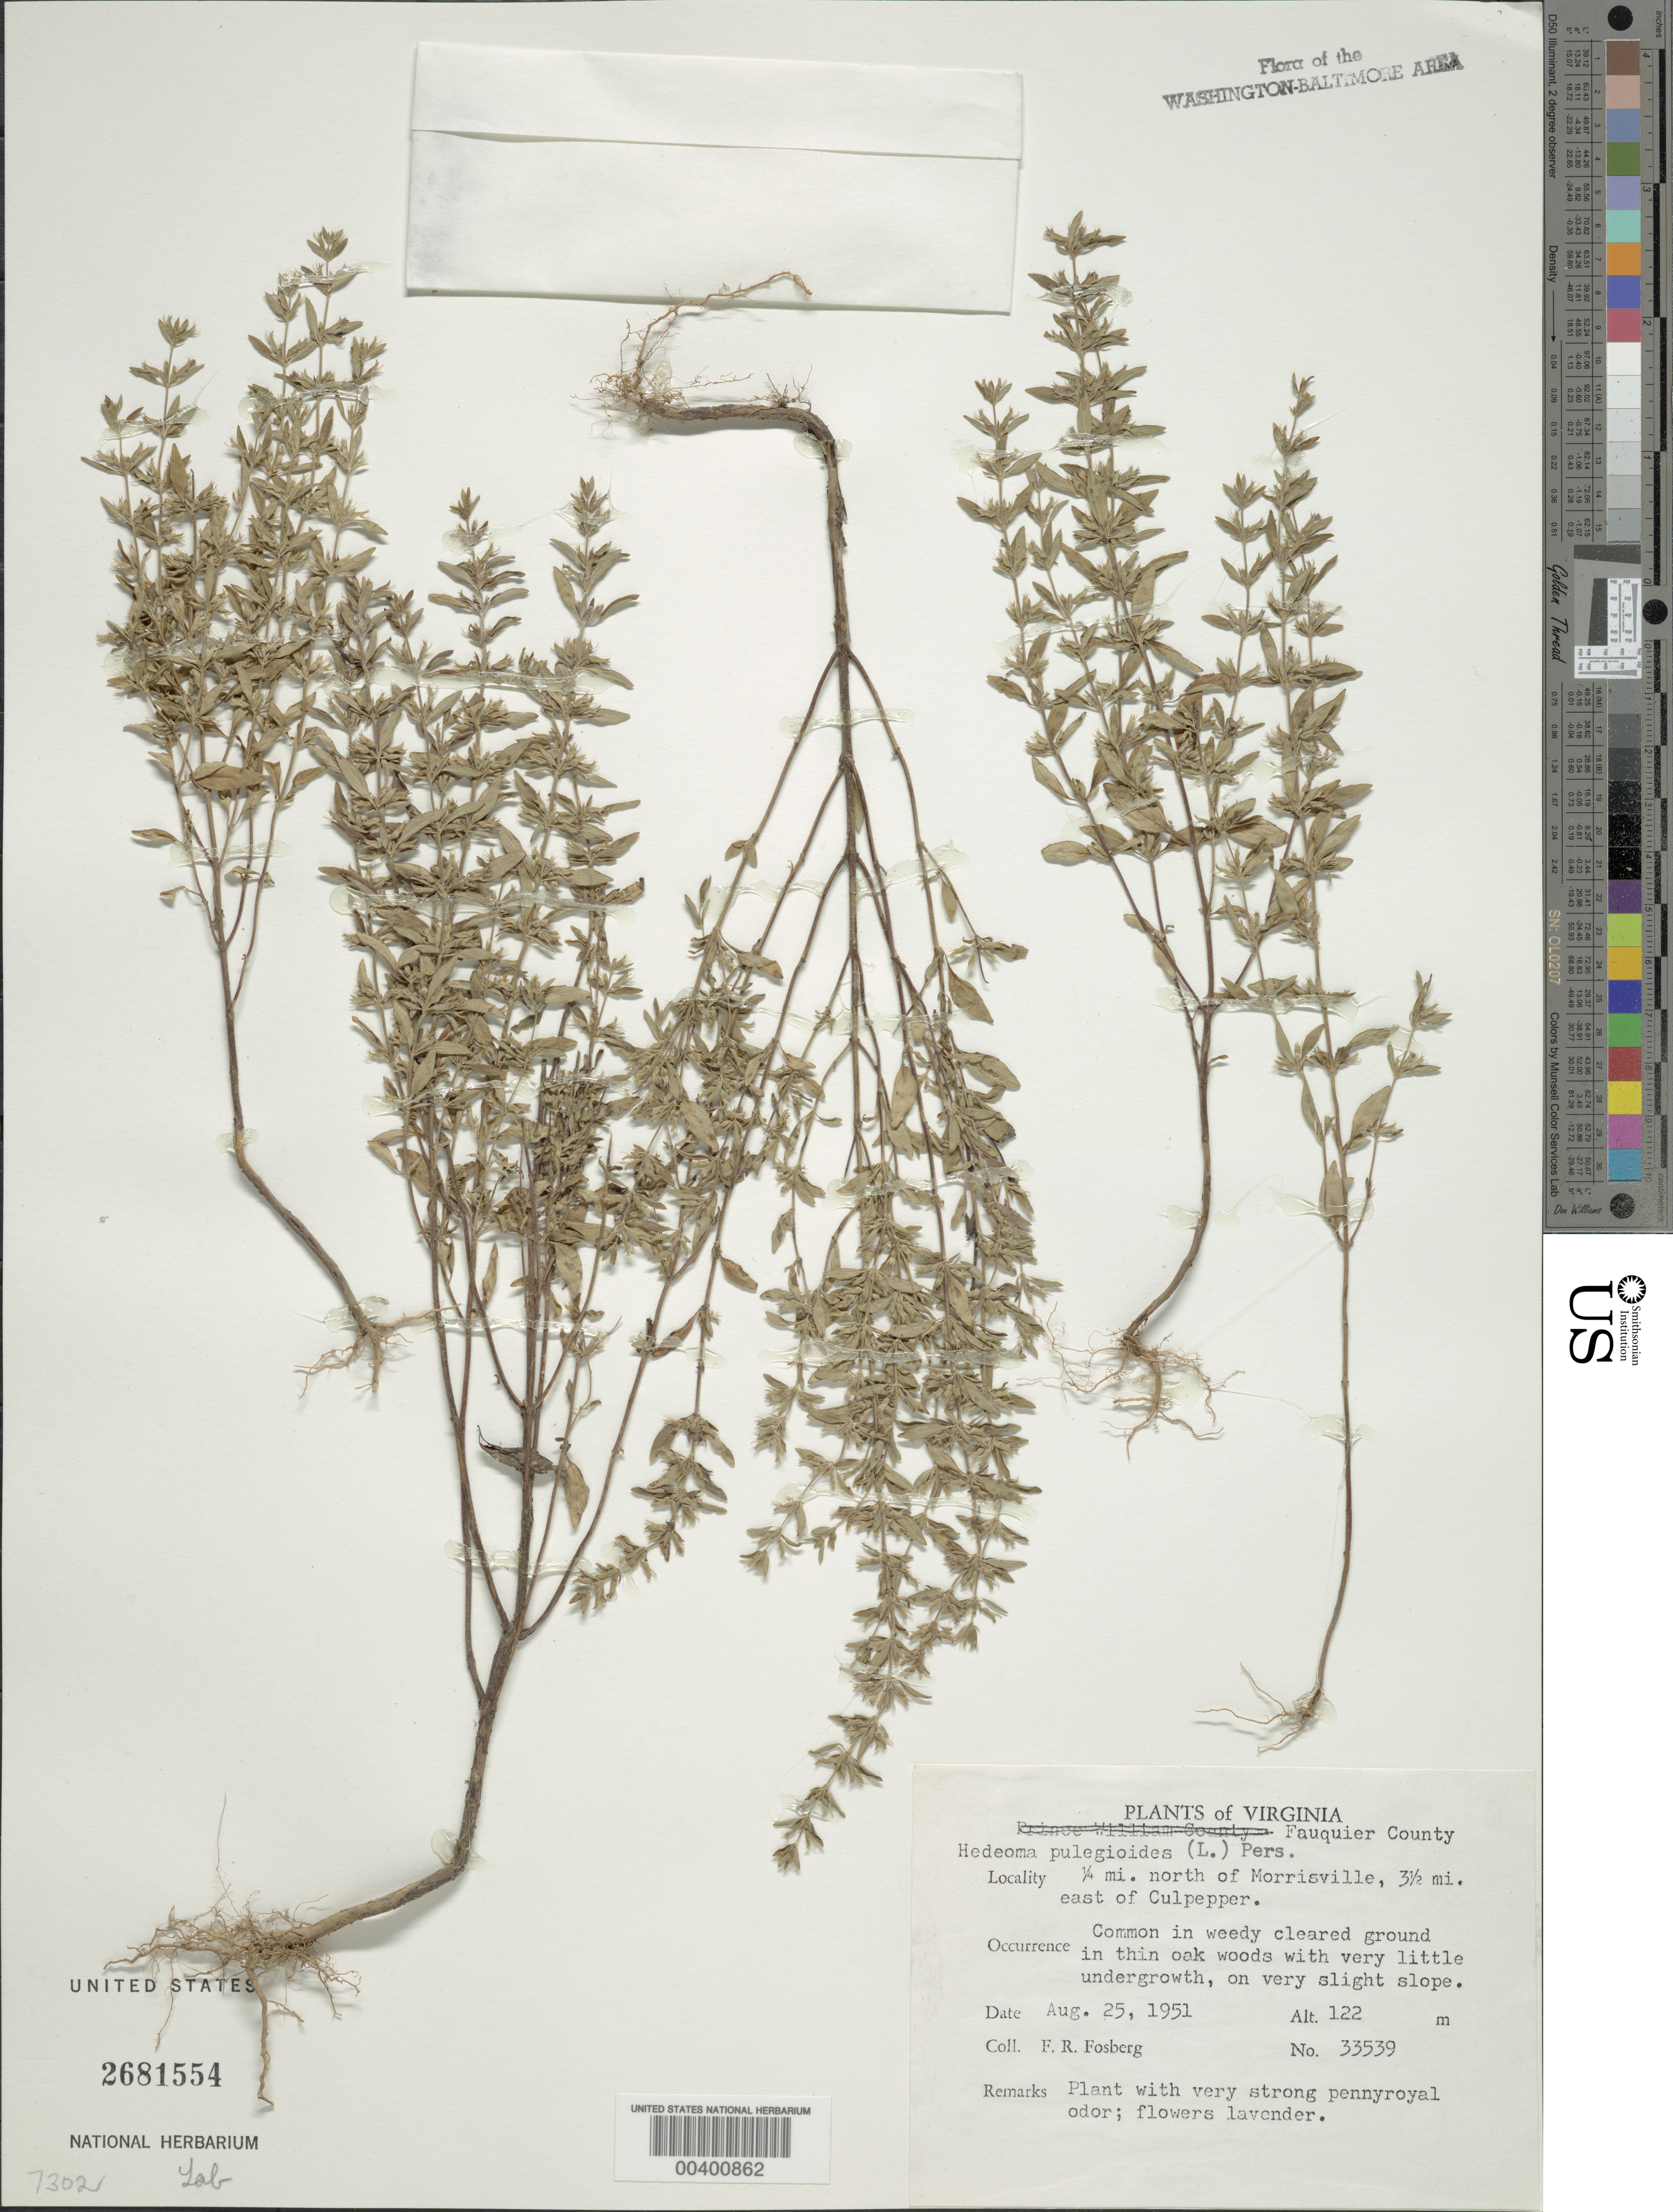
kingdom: Plantae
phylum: Tracheophyta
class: Magnoliopsida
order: Lamiales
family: Lamiaceae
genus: Hedeoma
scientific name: Hedeoma pulegioides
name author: (L.) Pers.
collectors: F. R. Fosberg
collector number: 33539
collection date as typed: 25 Aug 1951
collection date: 1951-08-25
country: United States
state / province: Virginia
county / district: Fauquier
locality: North of Morrisville, east of Culpepper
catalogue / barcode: US 2681554